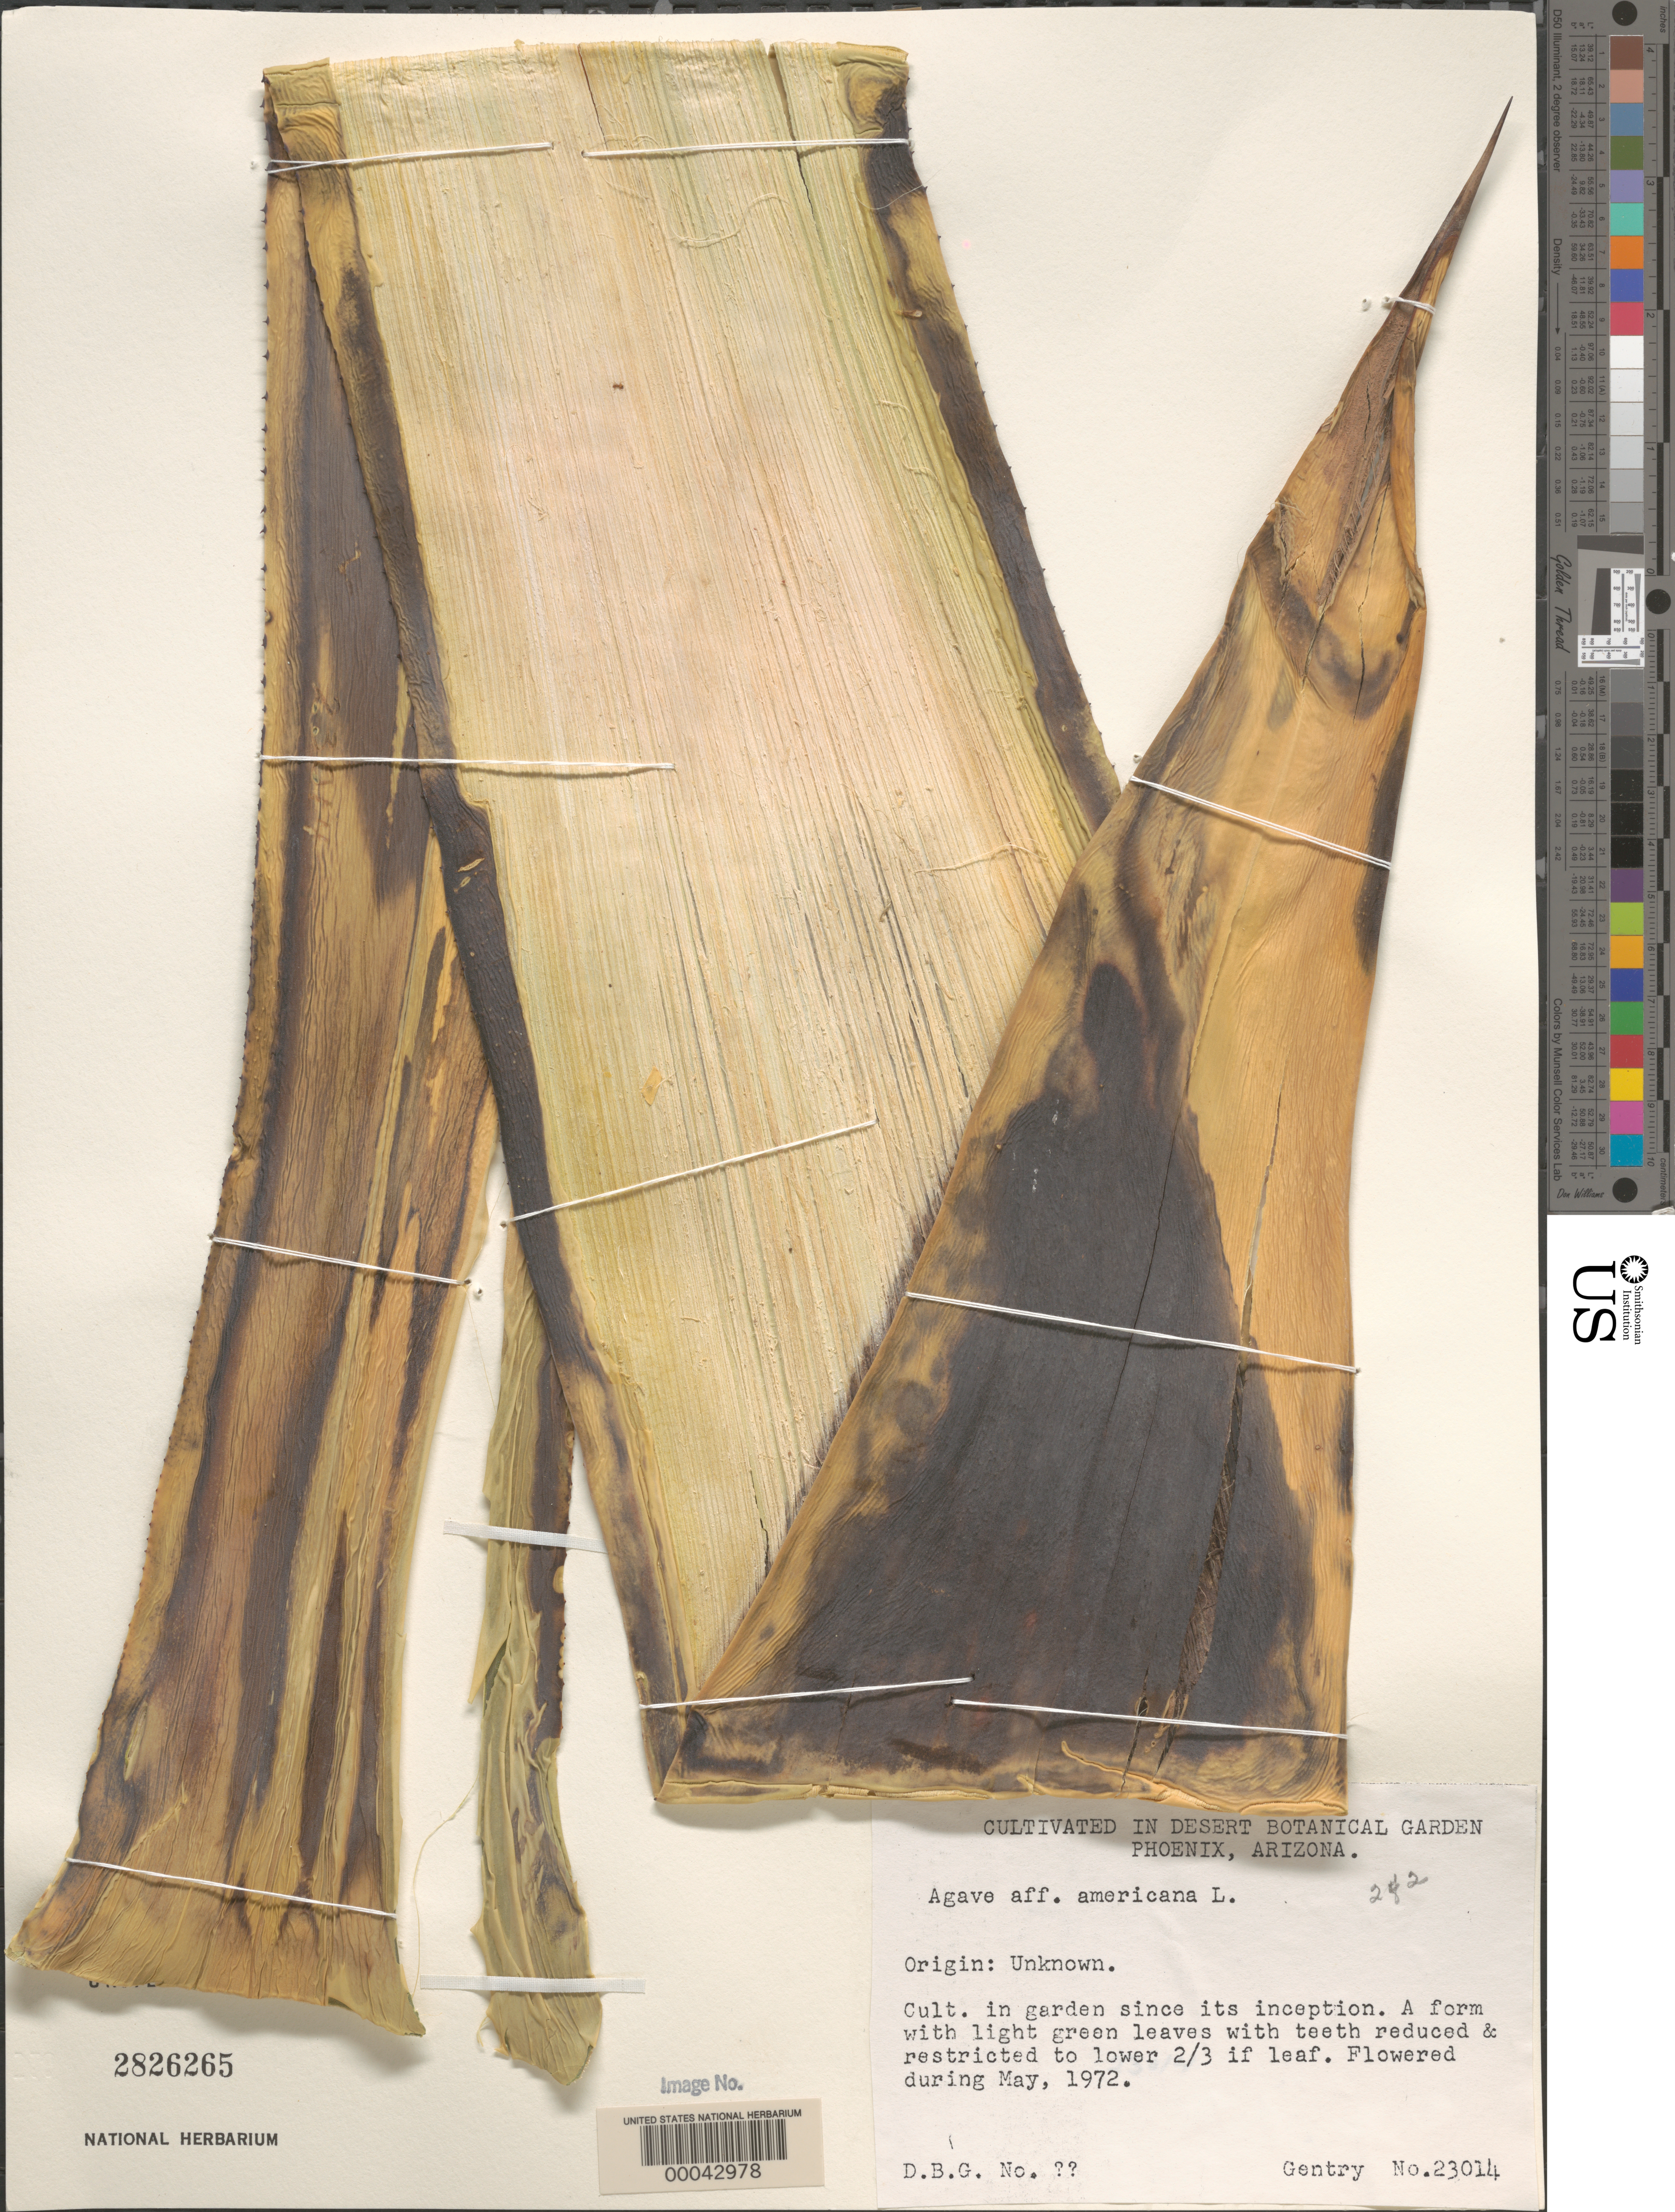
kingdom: Plantae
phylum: Tracheophyta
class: Liliopsida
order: Asparagales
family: Asparagaceae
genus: Agave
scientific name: Agave americana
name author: L.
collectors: Gentry, --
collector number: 23014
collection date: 1972-05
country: United States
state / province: Texas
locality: In Desert Botanical Garden. Phoenix.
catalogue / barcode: US 2826265